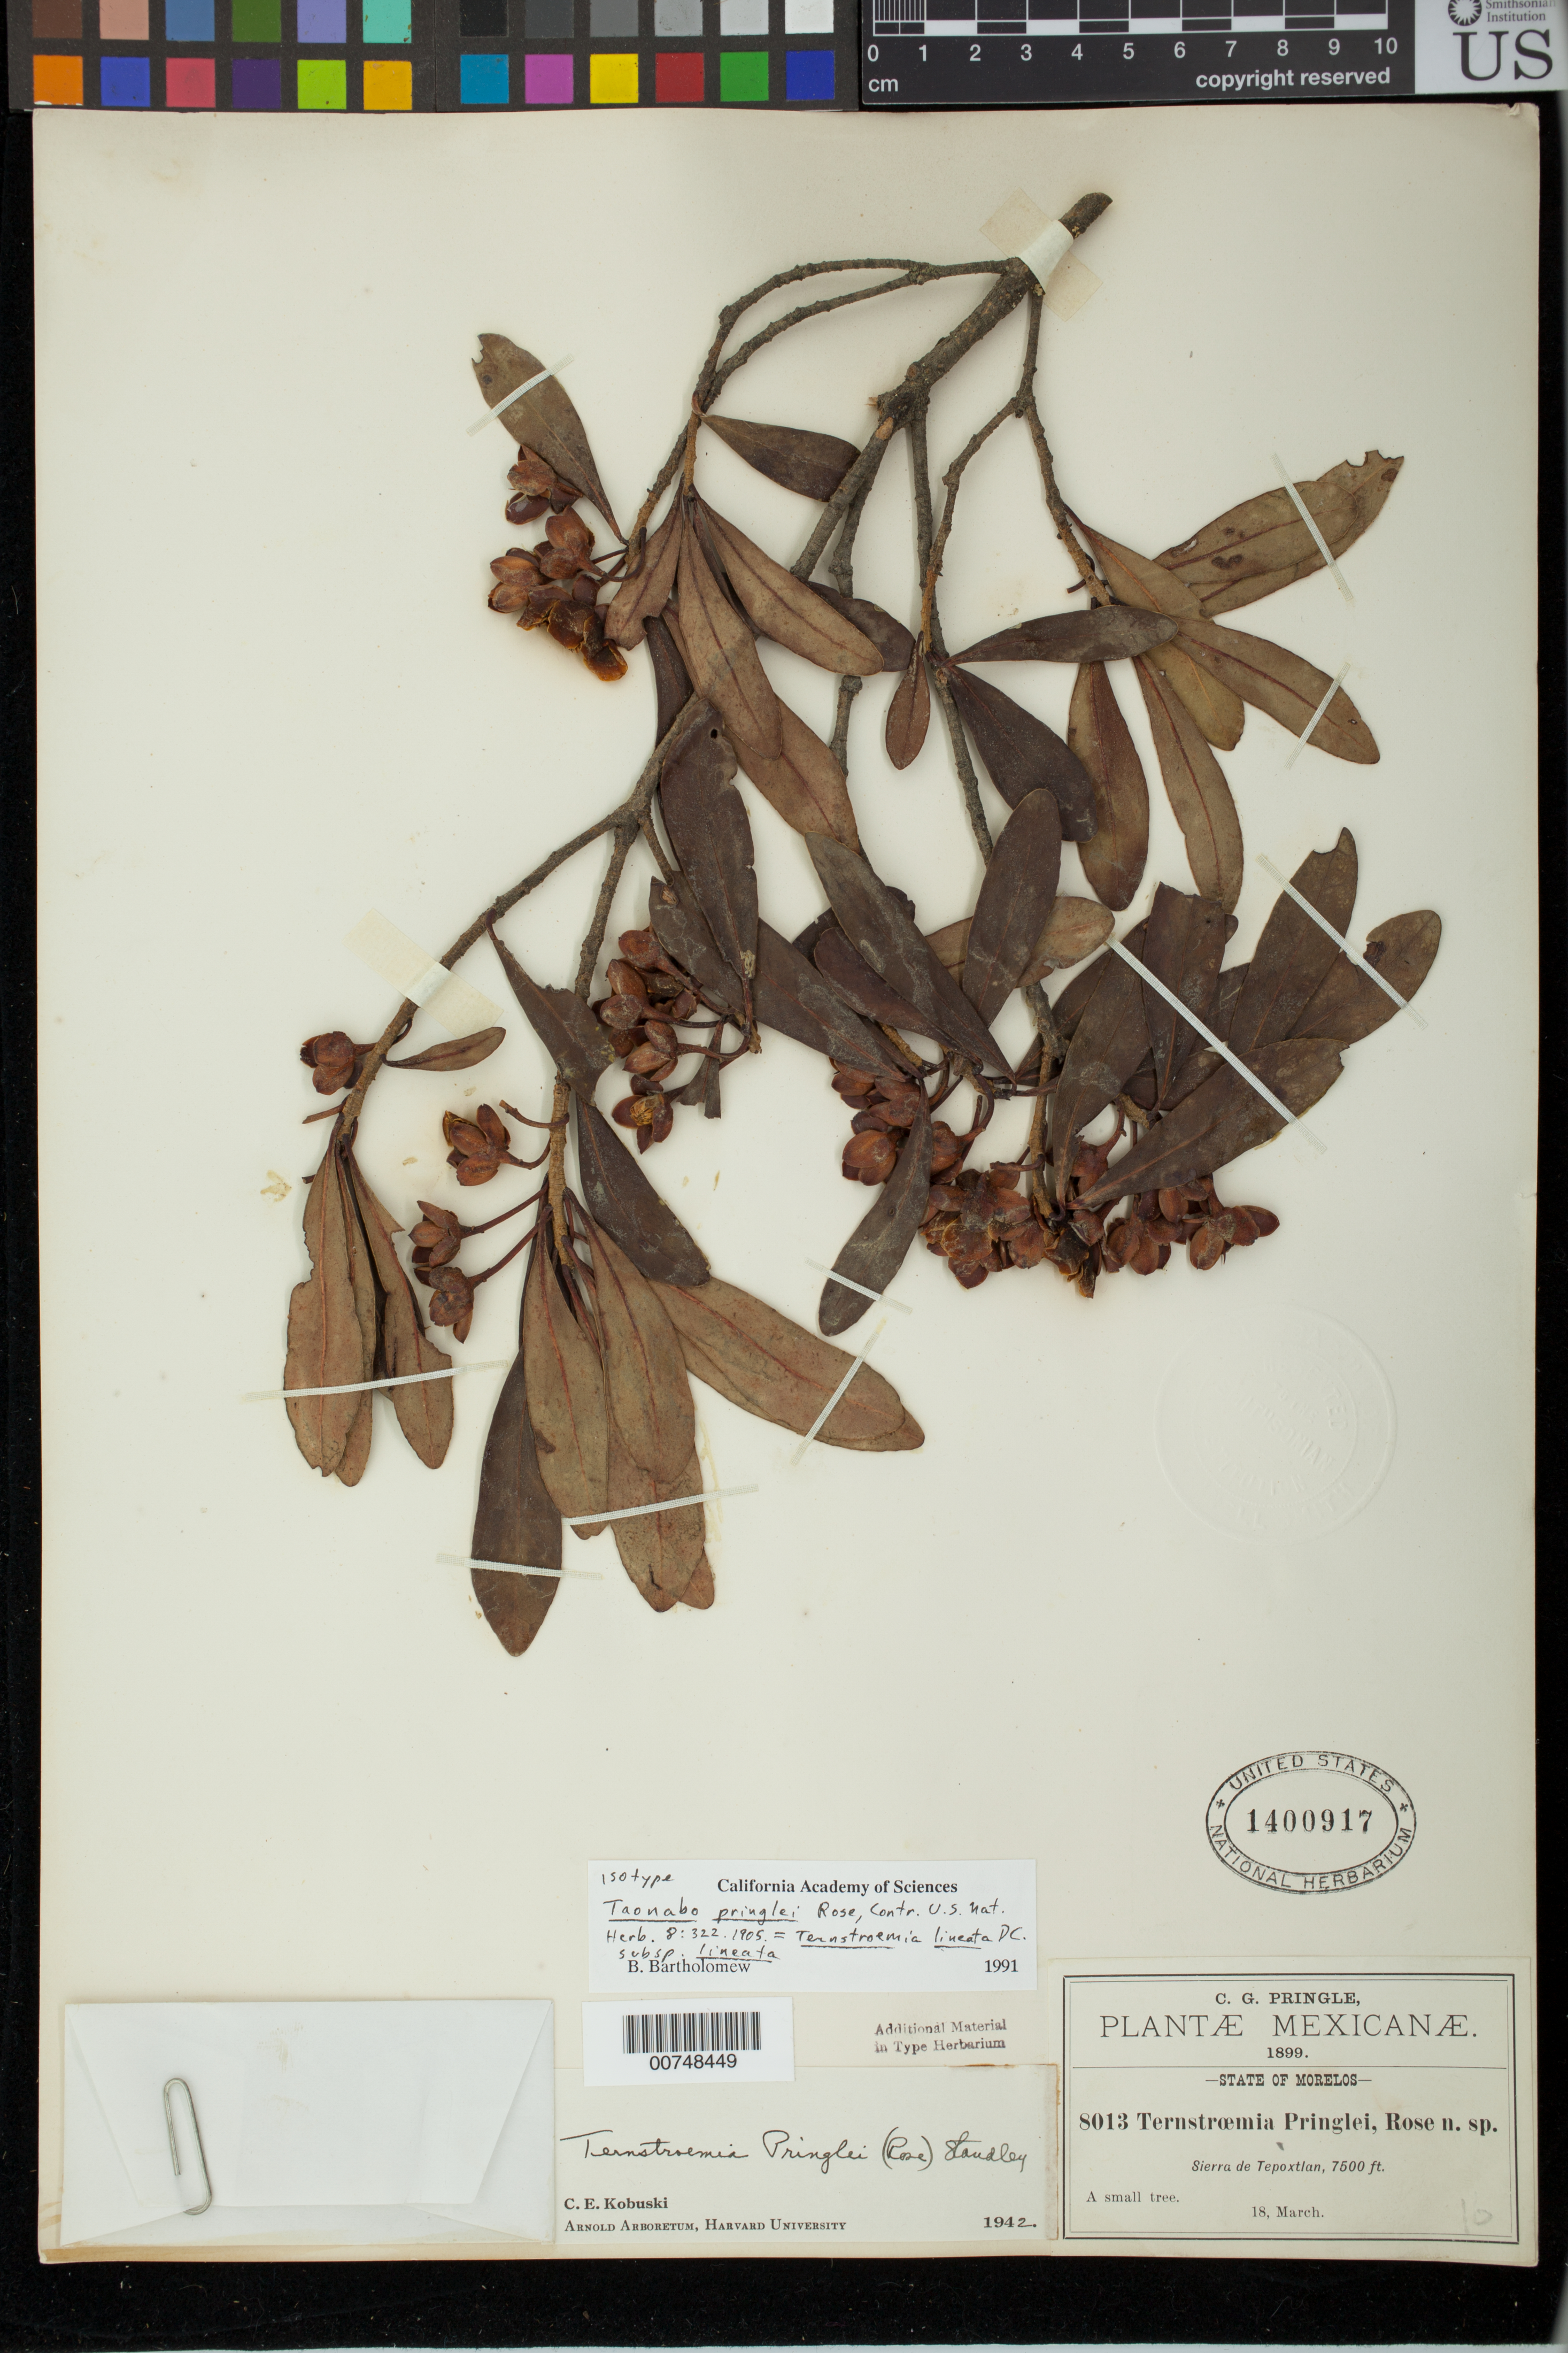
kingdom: Plantae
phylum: Tracheophyta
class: Magnoliopsida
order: Ericales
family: Pentaphylacaceae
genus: Taonabo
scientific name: Taonabo pringlei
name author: Rose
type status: Isotype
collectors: C. G. Pringle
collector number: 8015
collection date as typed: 18 Mar 1899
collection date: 1899-03-18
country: Mexico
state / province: Morelos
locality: Sierra de Tepoxtlan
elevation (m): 2286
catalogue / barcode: US 1400917